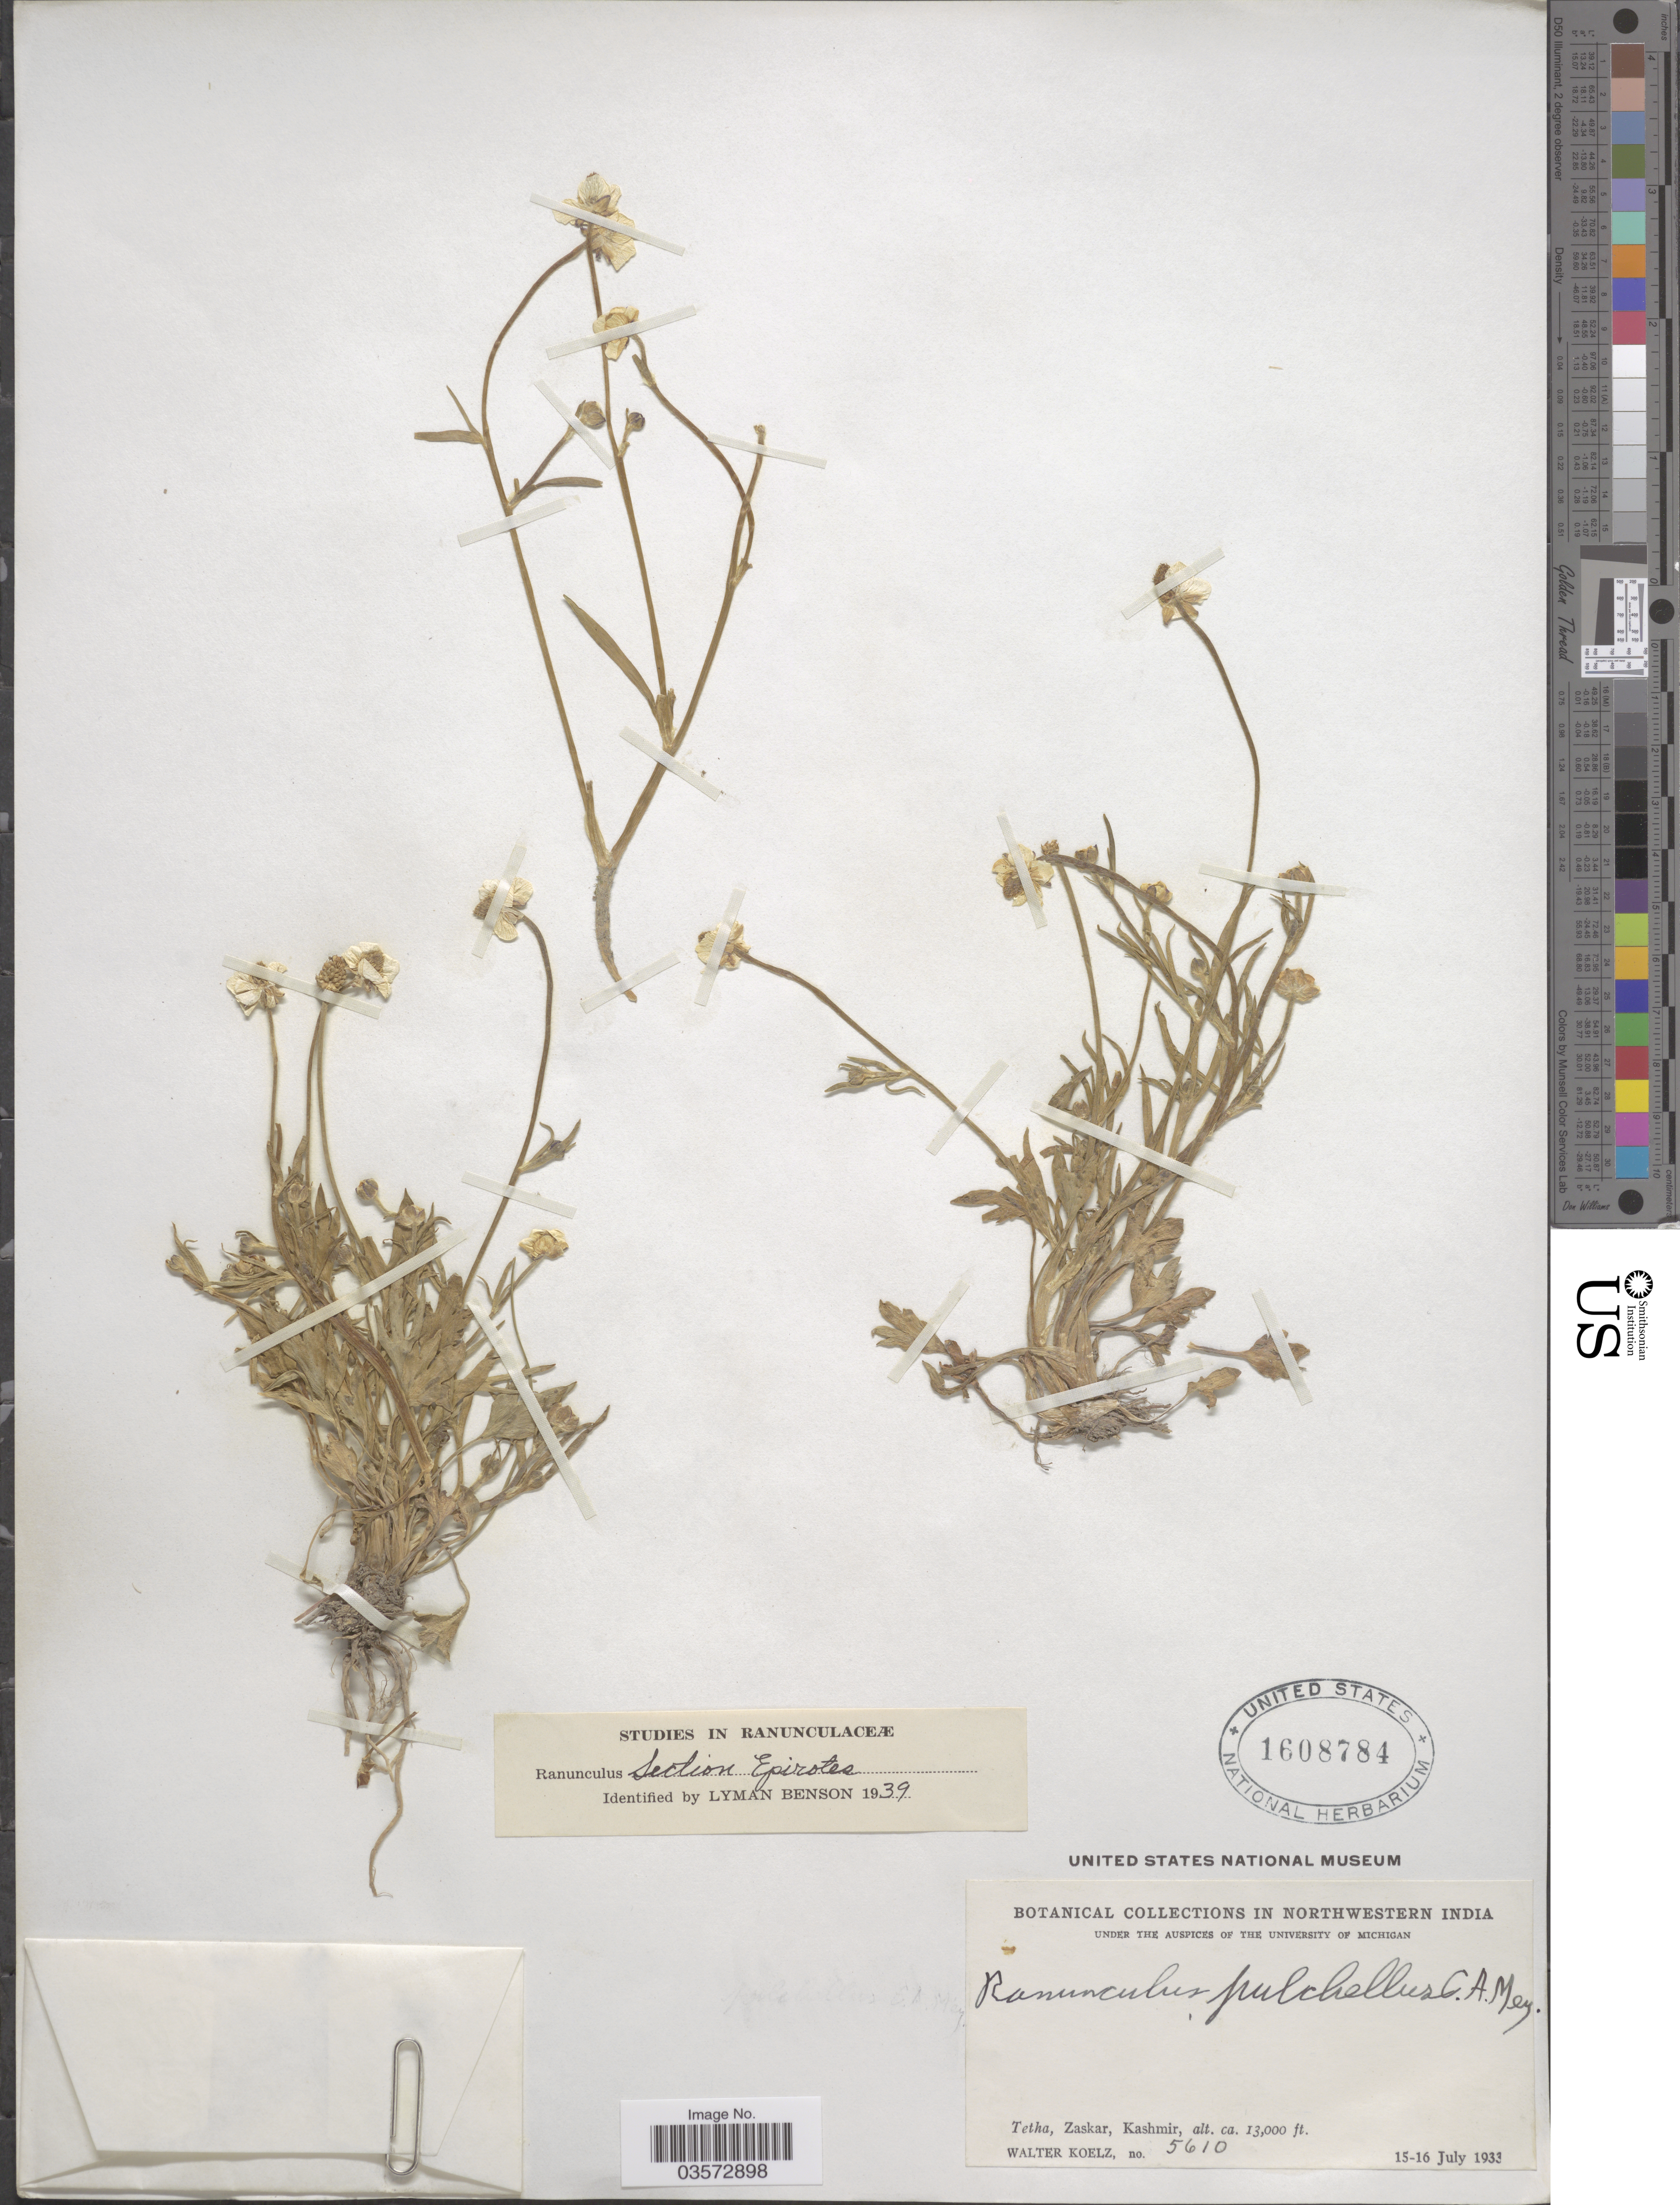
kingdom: Plantae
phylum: Tracheophyta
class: Magnoliopsida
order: Ranunculales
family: Ranunculaceae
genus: Ranunculus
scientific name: Ranunculus pulchellus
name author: Ledeb. ex Spreng.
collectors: W. N. Koelz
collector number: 5610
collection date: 1933-07-15/1933-07-16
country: India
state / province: Jammu and Kashmir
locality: Northwestern India. Tetha, Zaskar, Kashmir.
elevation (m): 3962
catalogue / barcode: US 1608784